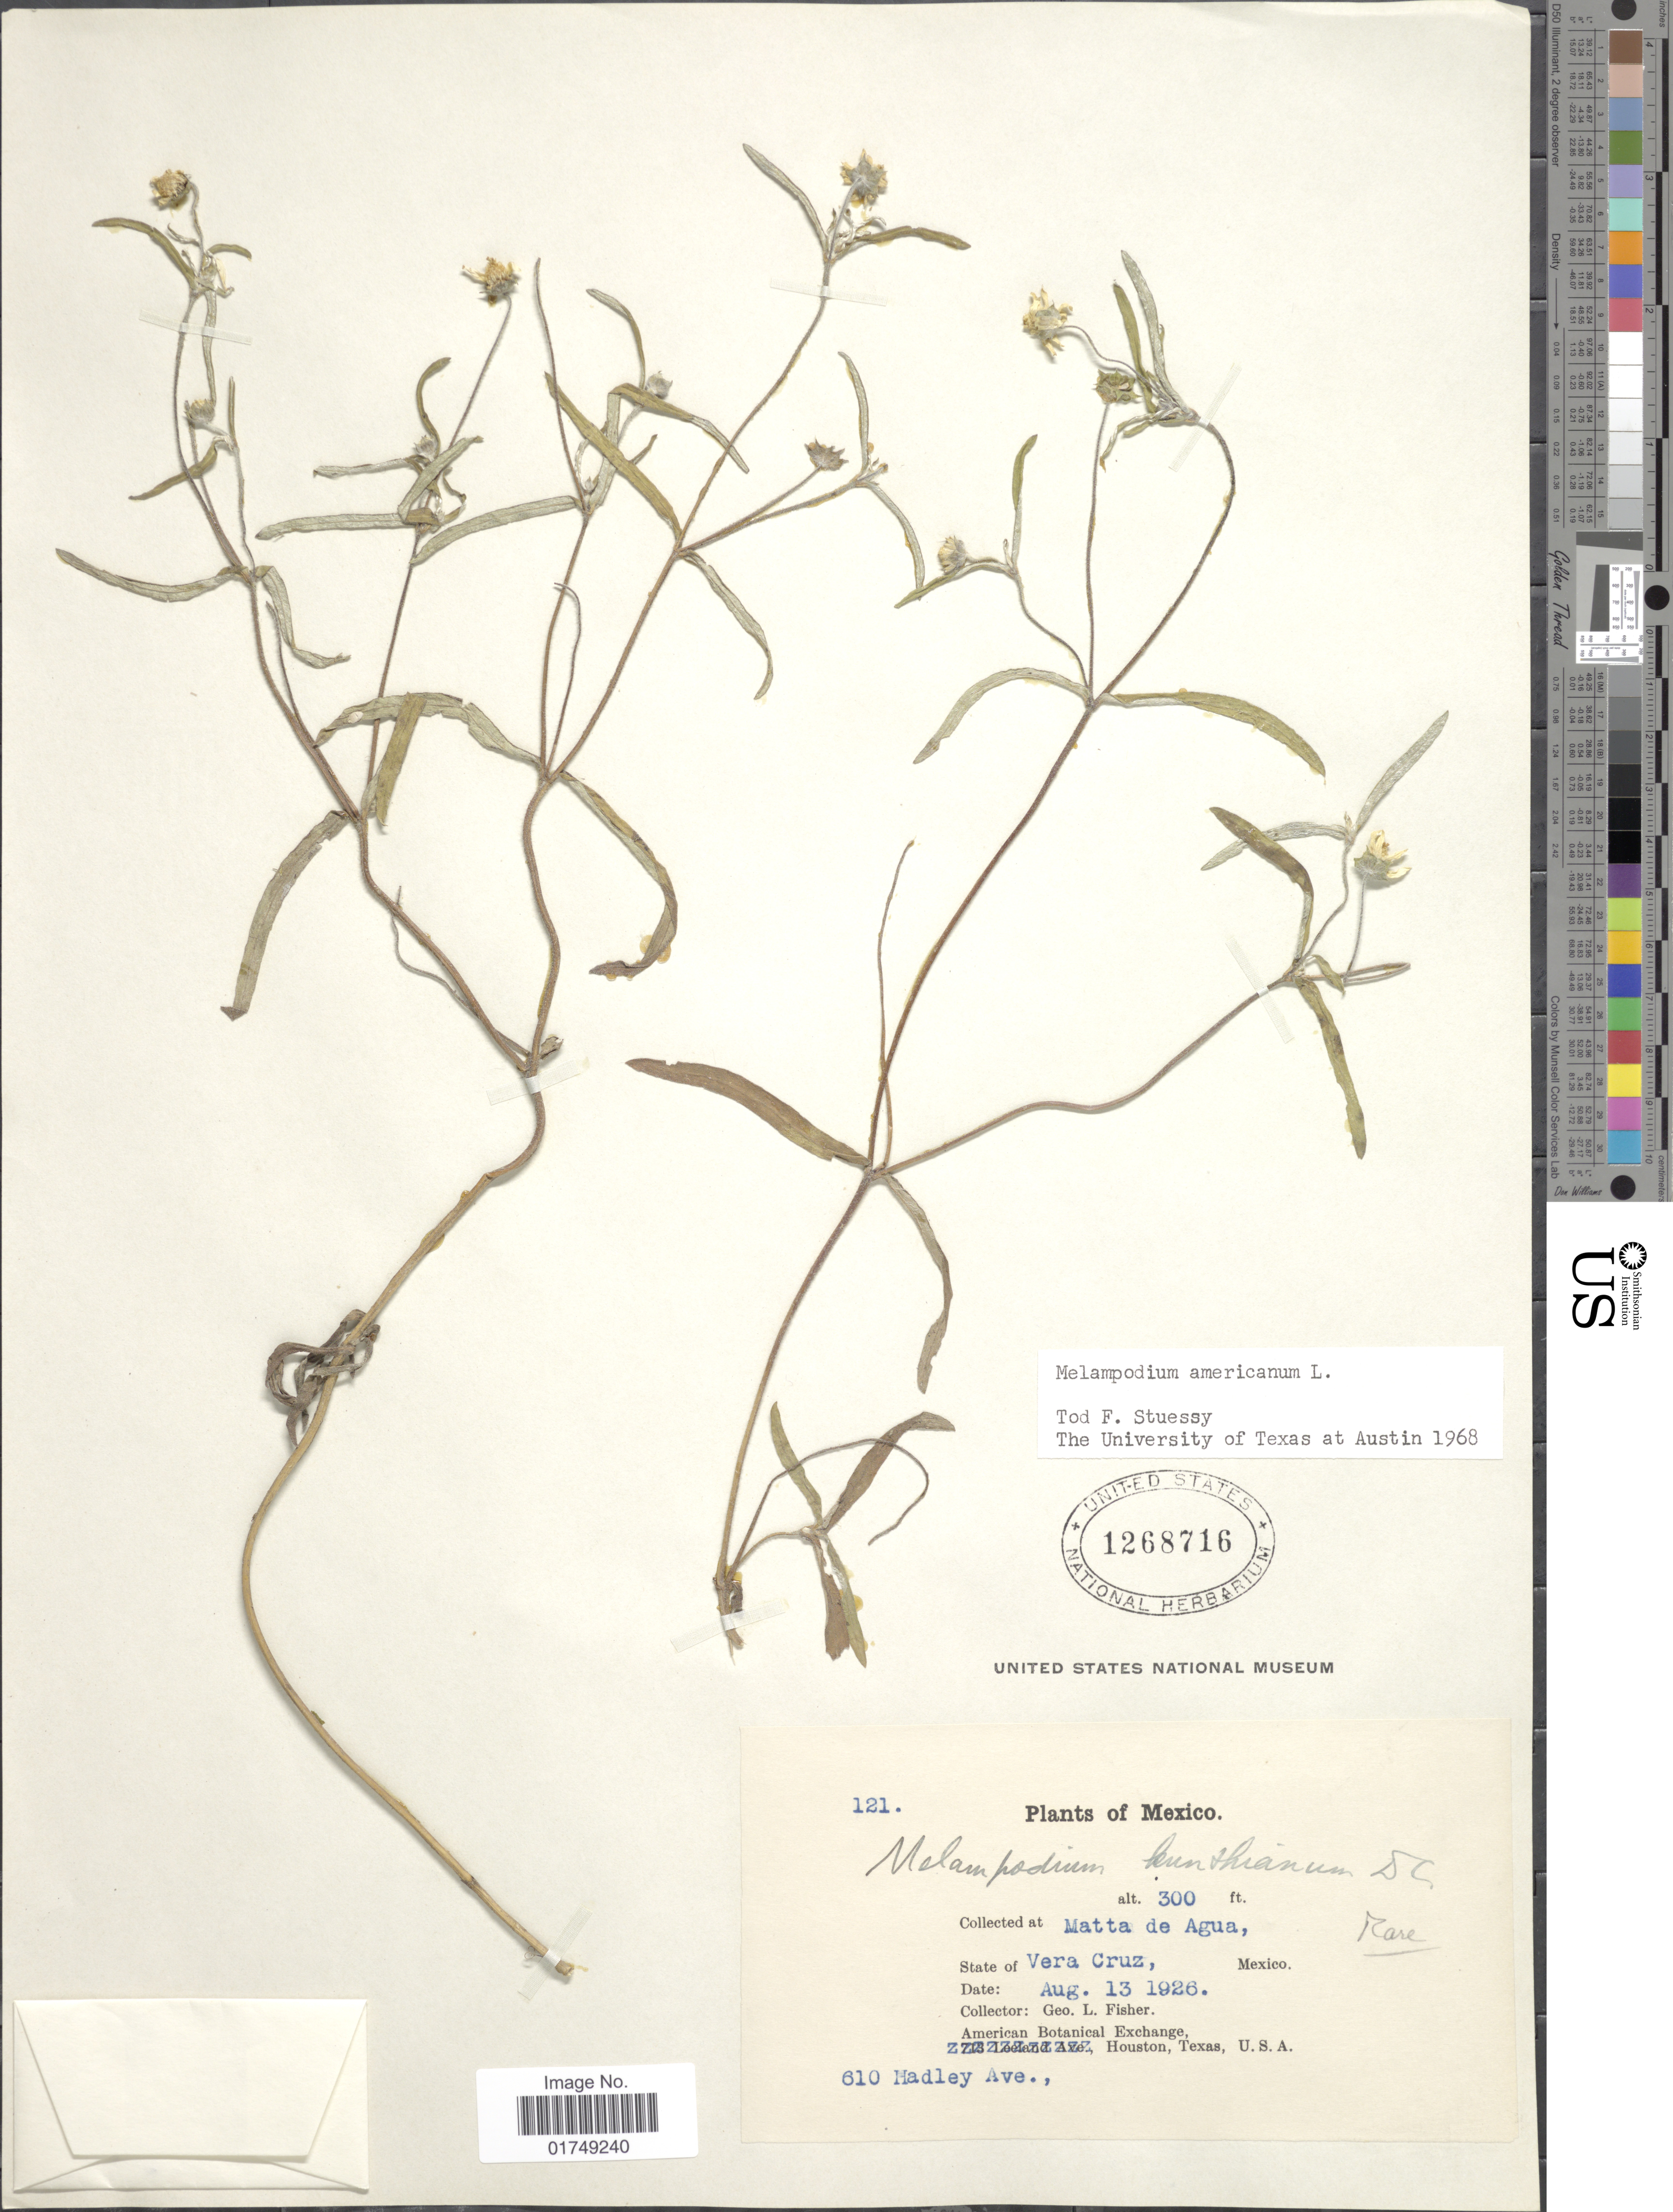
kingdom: Plantae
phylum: Tracheophyta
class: Magnoliopsida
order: Asterales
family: Asteraceae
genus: Melampodium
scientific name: Melampodium americanum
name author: L.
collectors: G. H. Fisher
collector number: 121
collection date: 1926-08-13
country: Mexico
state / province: Veracruz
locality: Matta de Agua, State of Vera Cruz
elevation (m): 91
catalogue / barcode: US 1268716